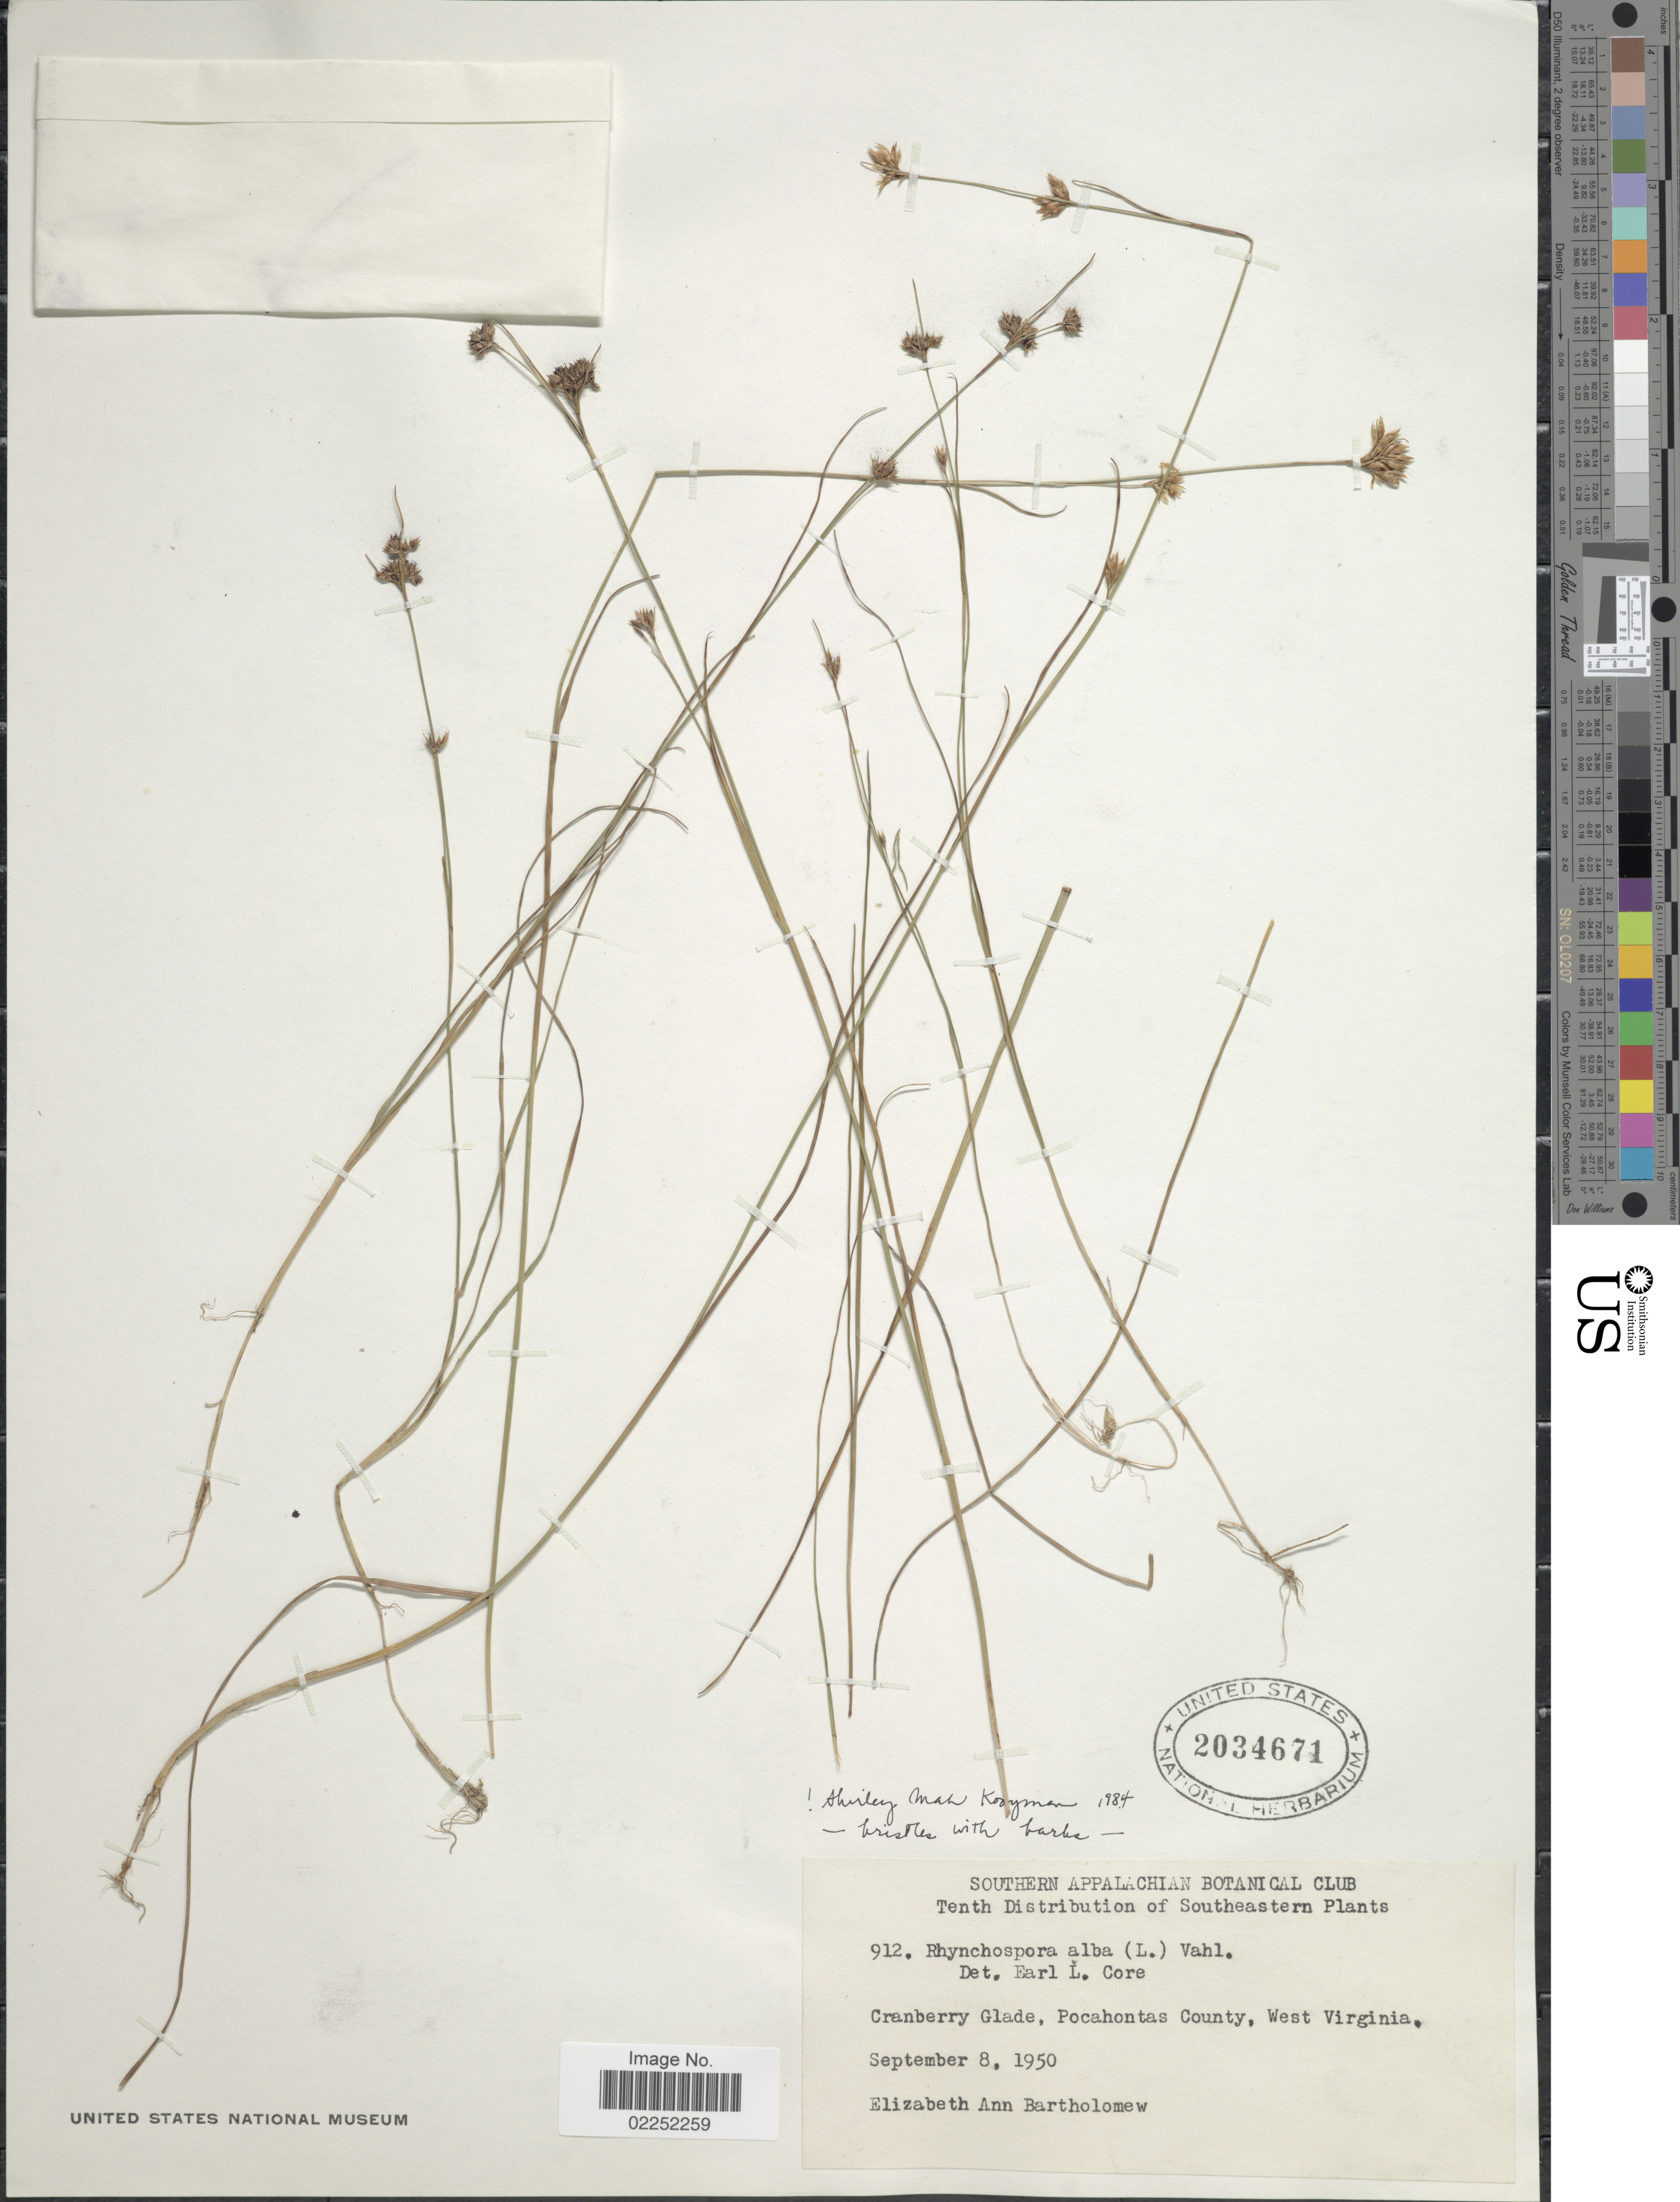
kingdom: Plantae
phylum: Tracheophyta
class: Liliopsida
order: Poales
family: Cyperaceae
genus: Rhynchospora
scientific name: Rhynchospora alba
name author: (L.) Vahl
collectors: E. Bartholomew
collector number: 912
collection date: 1950-09-08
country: United States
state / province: West Virginia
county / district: Pocahontas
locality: Southeastern, Cranberry Glade, Pochantos County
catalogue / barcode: US 2034671